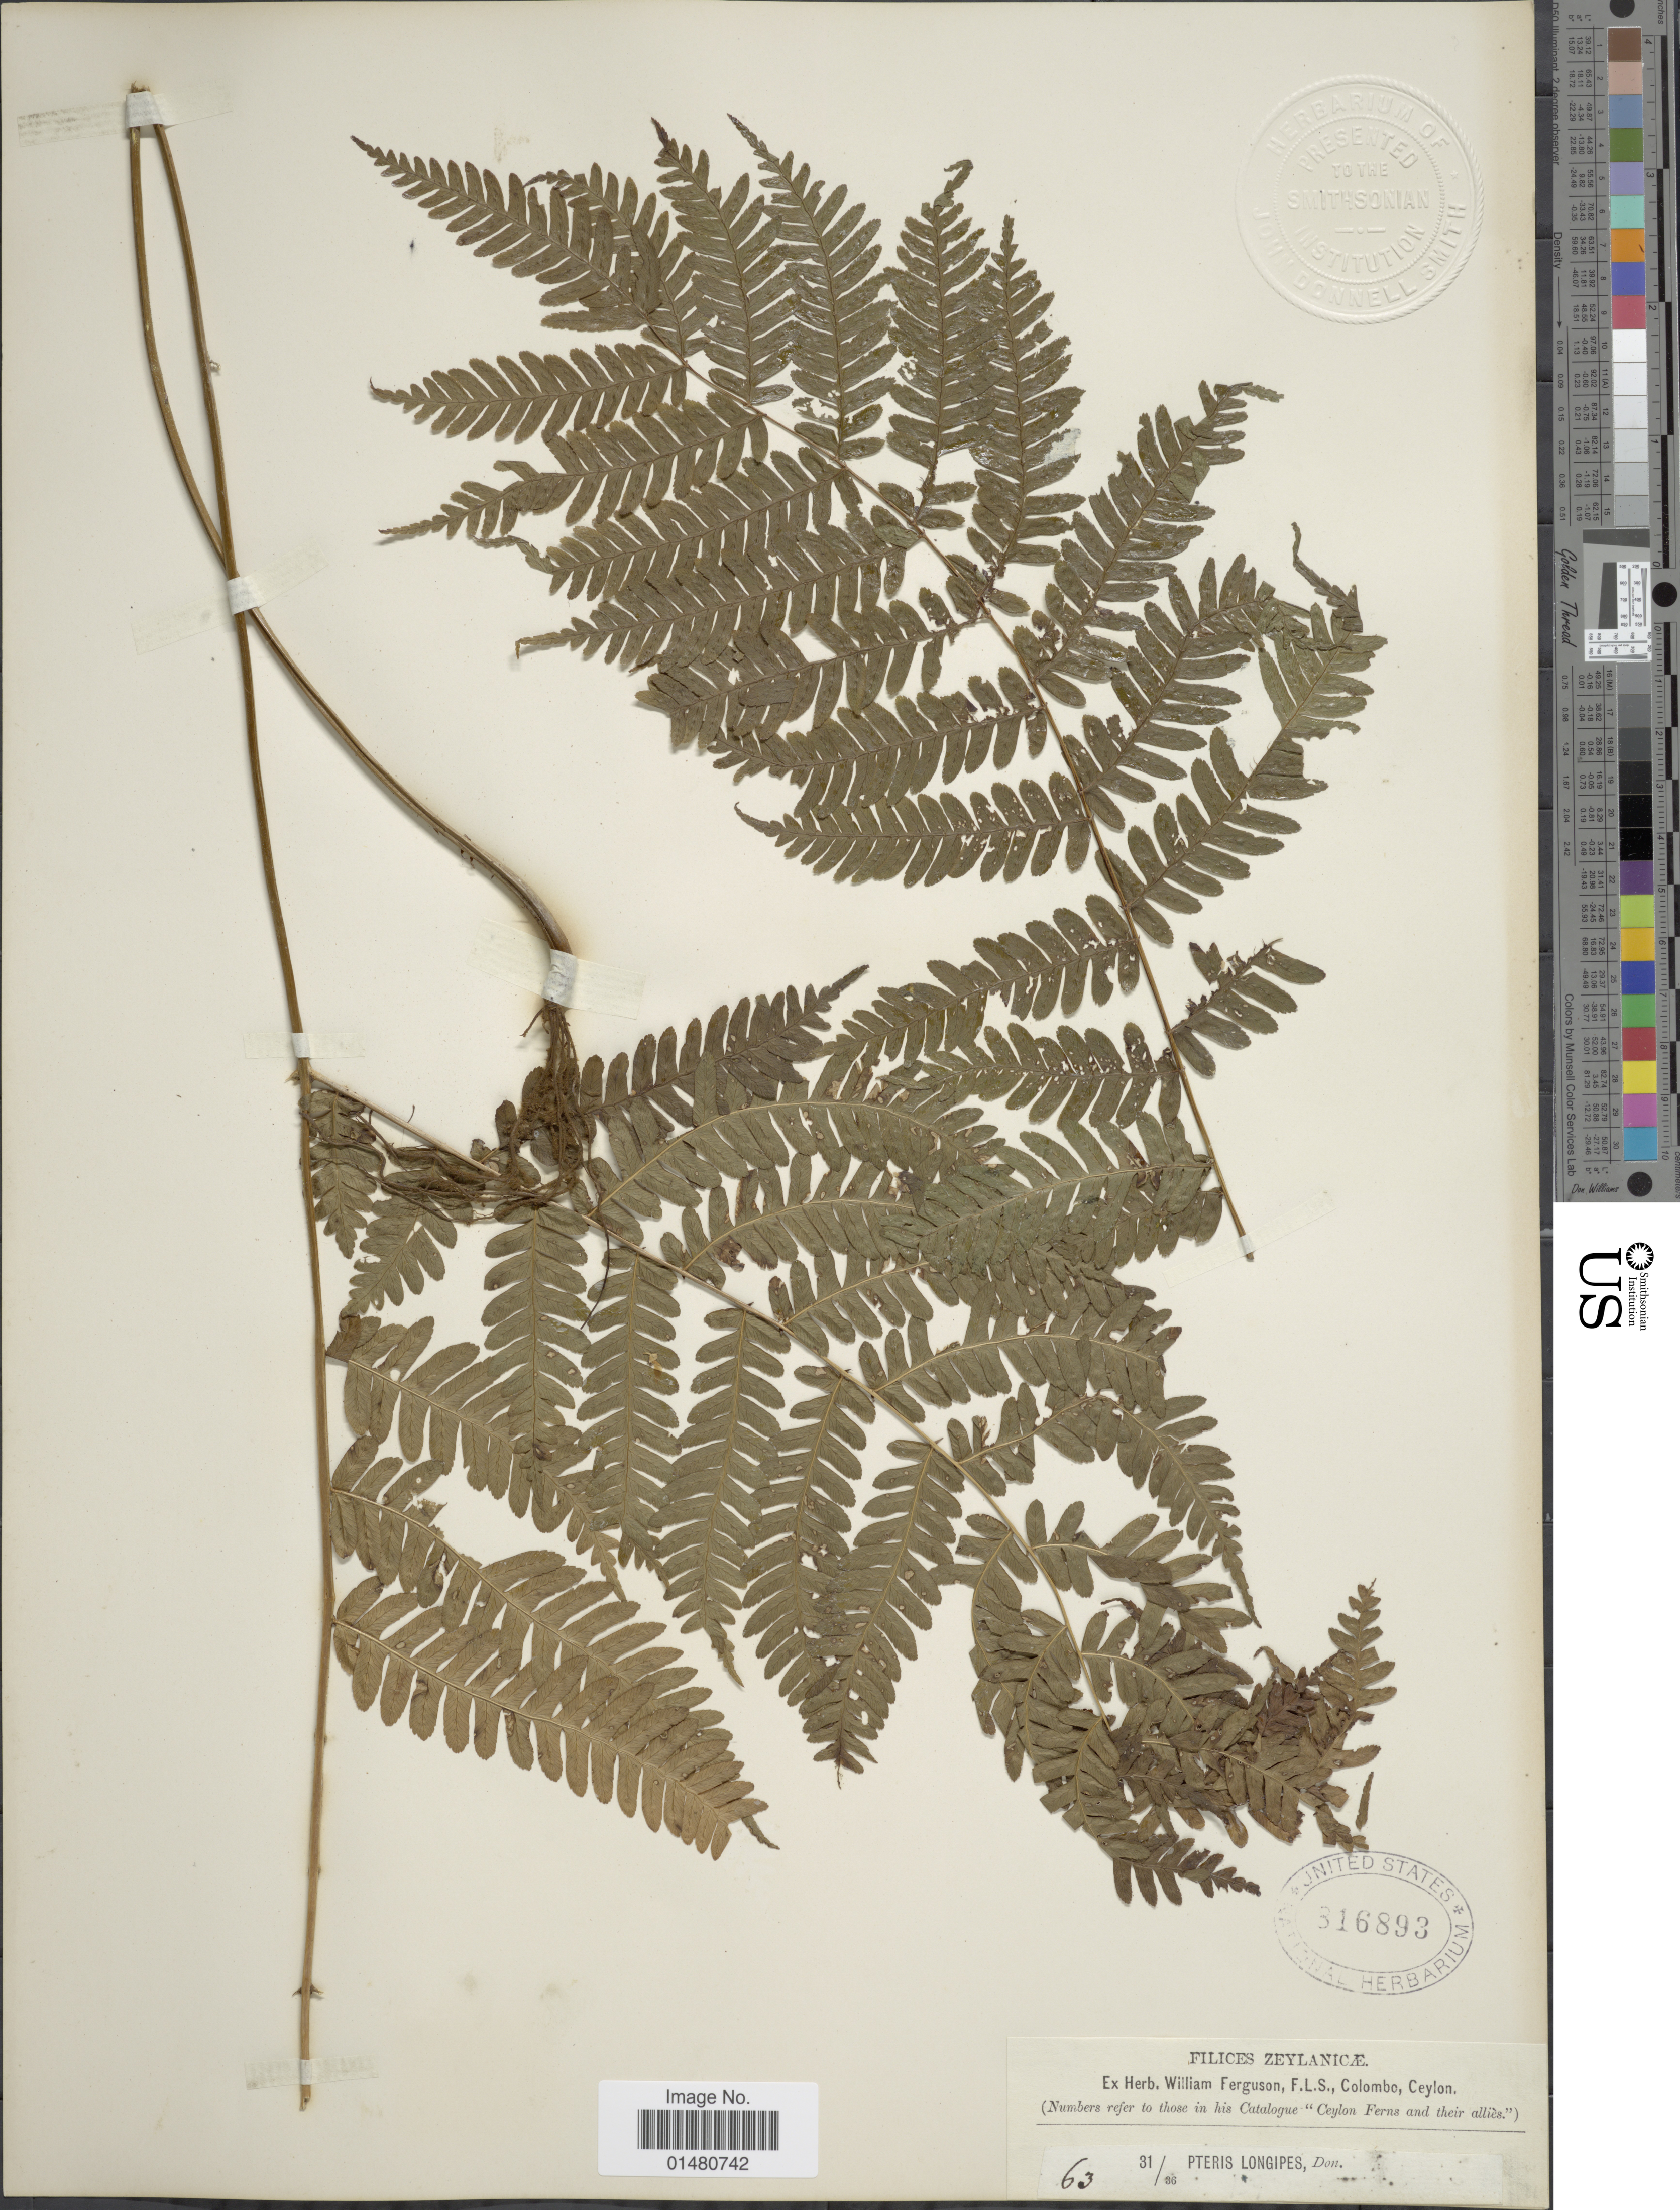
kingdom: Plantae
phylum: Tracheophyta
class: Polypodiopsida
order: Polypodiales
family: Pteridaceae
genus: Pteris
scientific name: Pteris longipes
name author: D. Don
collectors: ex herb. W. Ferguson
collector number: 63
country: Sri Lanka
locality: Filices Zeylanicæ, Colombo, Ceylon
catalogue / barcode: US 816893